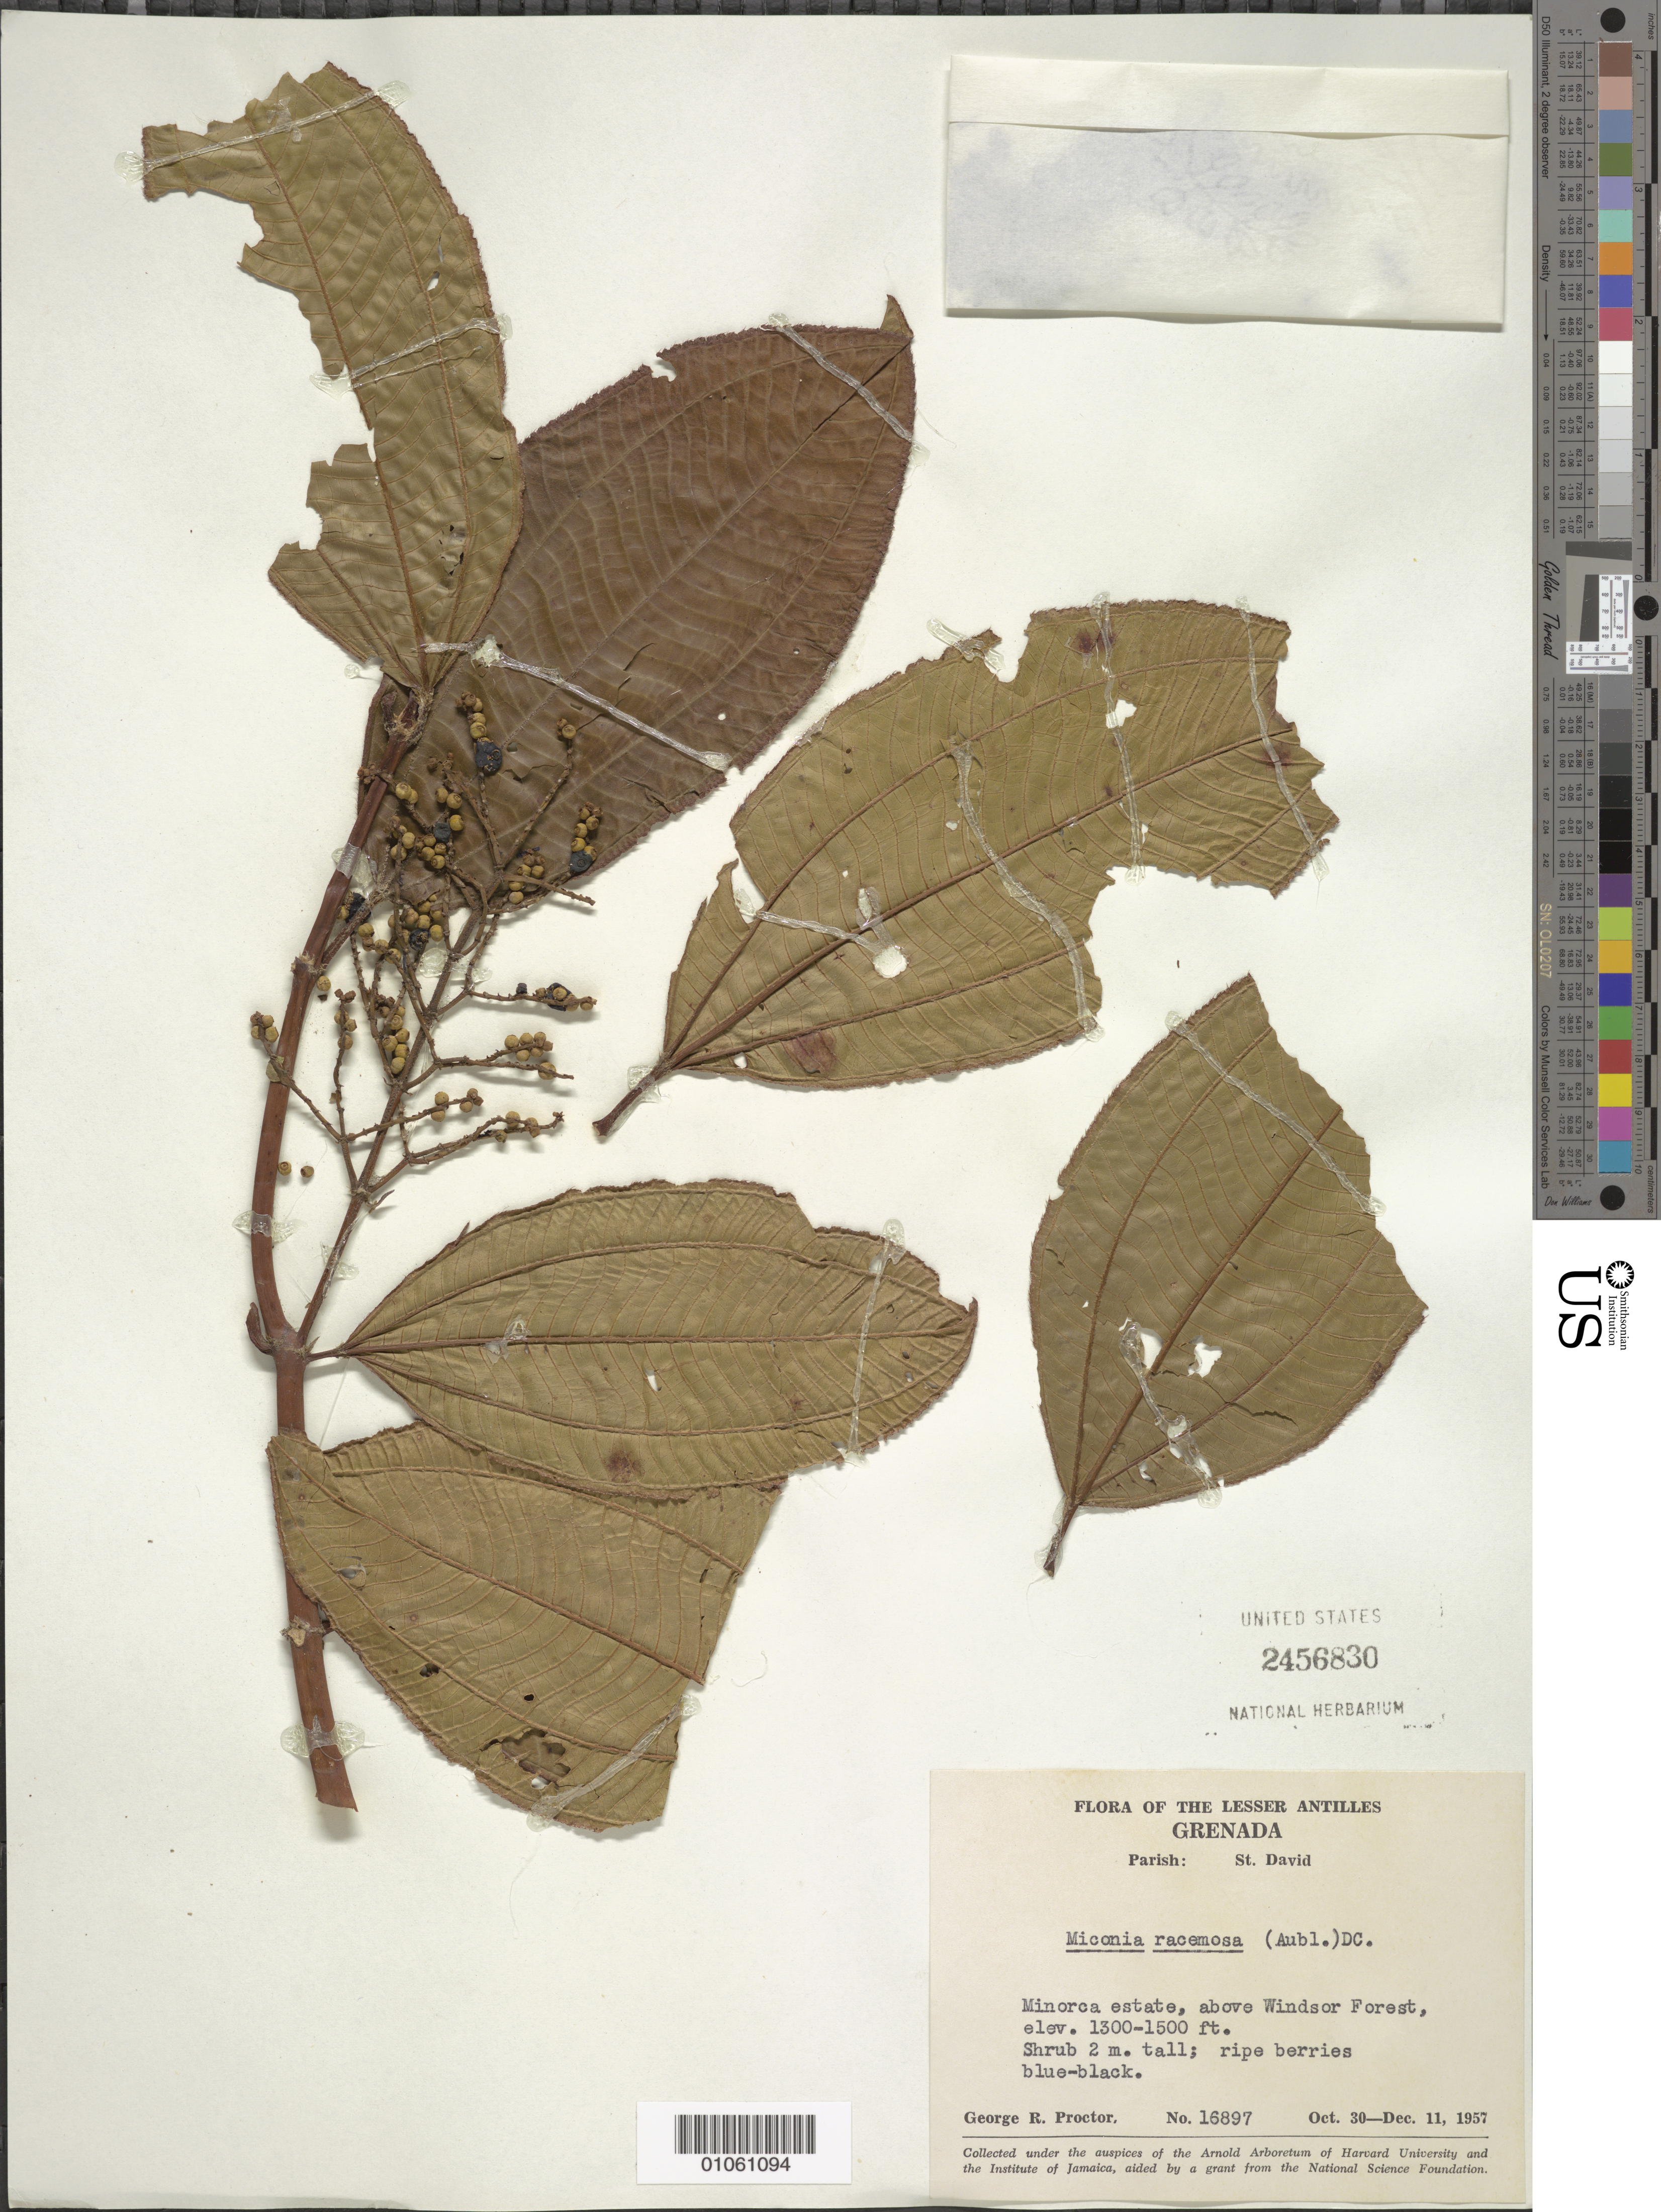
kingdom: Plantae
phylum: Tracheophyta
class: Magnoliopsida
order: Myrtales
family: Melastomataceae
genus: Miconia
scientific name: Miconia racemosa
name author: (Aubl.) DC.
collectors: G. R. Proctor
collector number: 16897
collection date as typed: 30 Oct 1957 to 11 Dec 1957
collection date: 1957-10-30/1957-12-11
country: Grenada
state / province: Saint David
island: Grenada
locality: Minorca Estate, above Windsor Forest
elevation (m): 396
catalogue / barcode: US 2456830